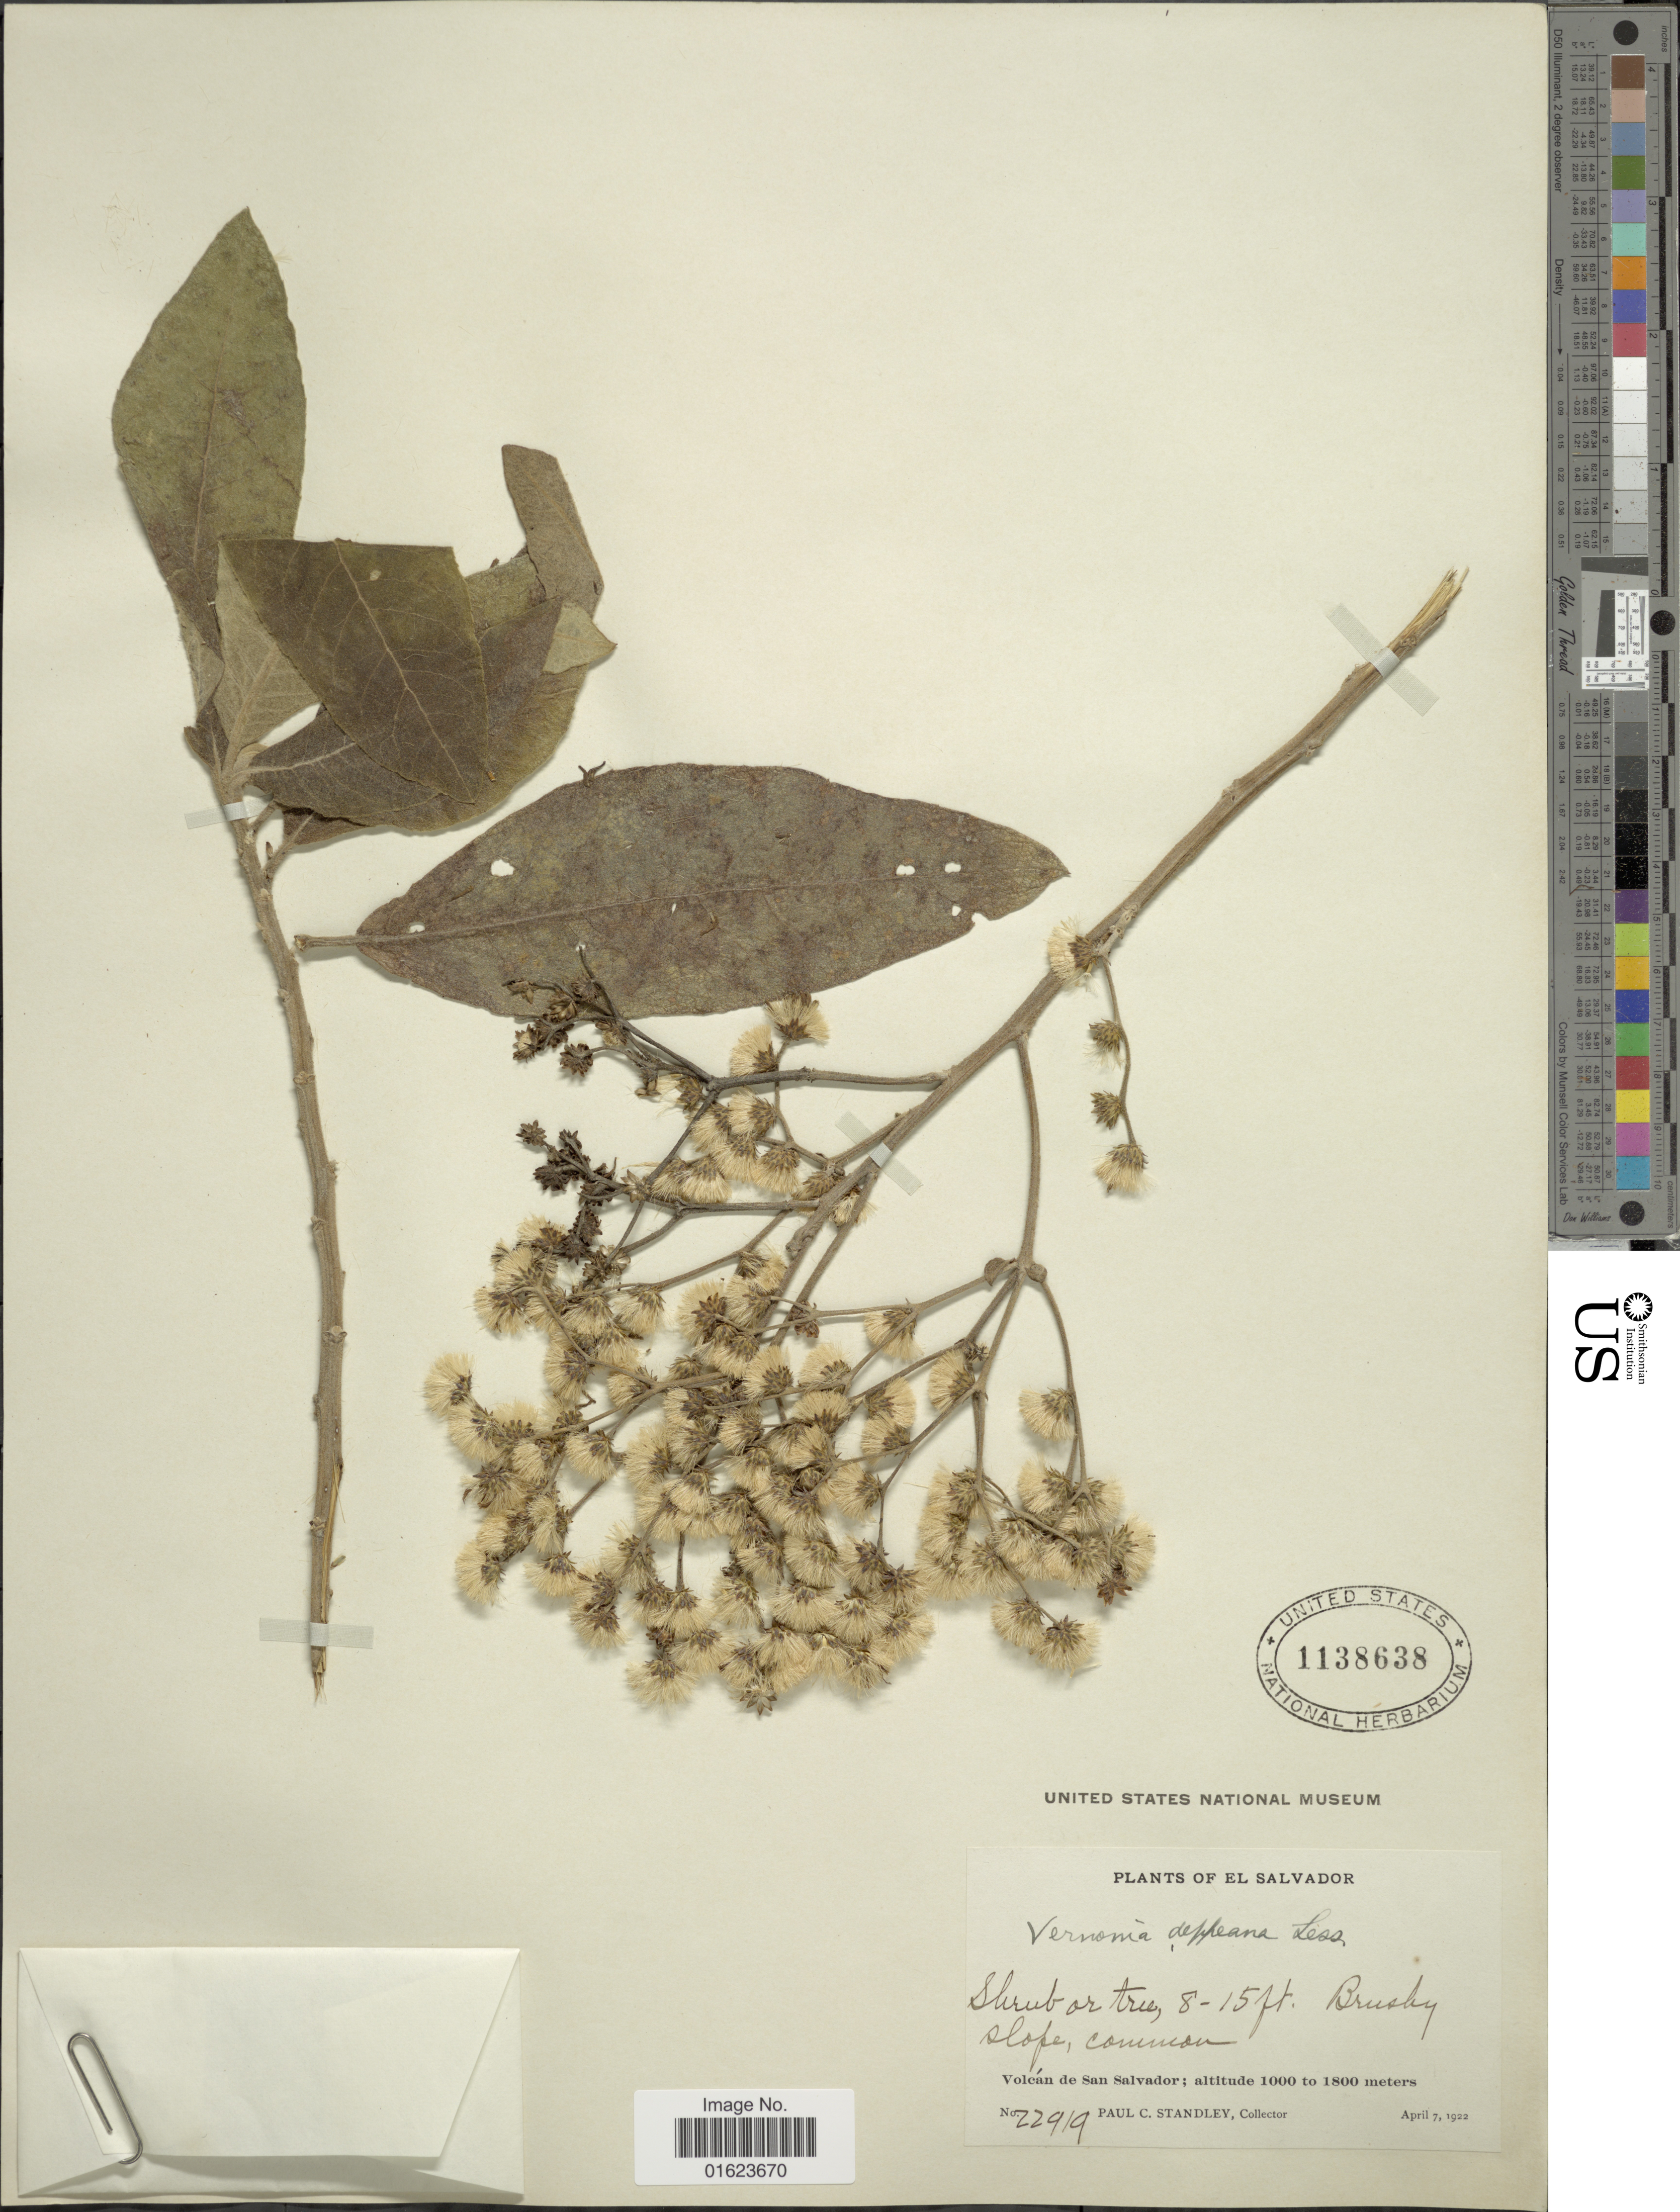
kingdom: Plantae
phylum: Tracheophyta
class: Magnoliopsida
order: Asterales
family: Asteraceae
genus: Vernonanthura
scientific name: Vernonanthura deppeana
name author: (Less.) H. Rob.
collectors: P. C. Standley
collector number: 22919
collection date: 1922-04-07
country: El Salvador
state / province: San Salvador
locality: El Salvador. Volcan de San Salvador.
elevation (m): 1000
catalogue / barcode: US 1138638